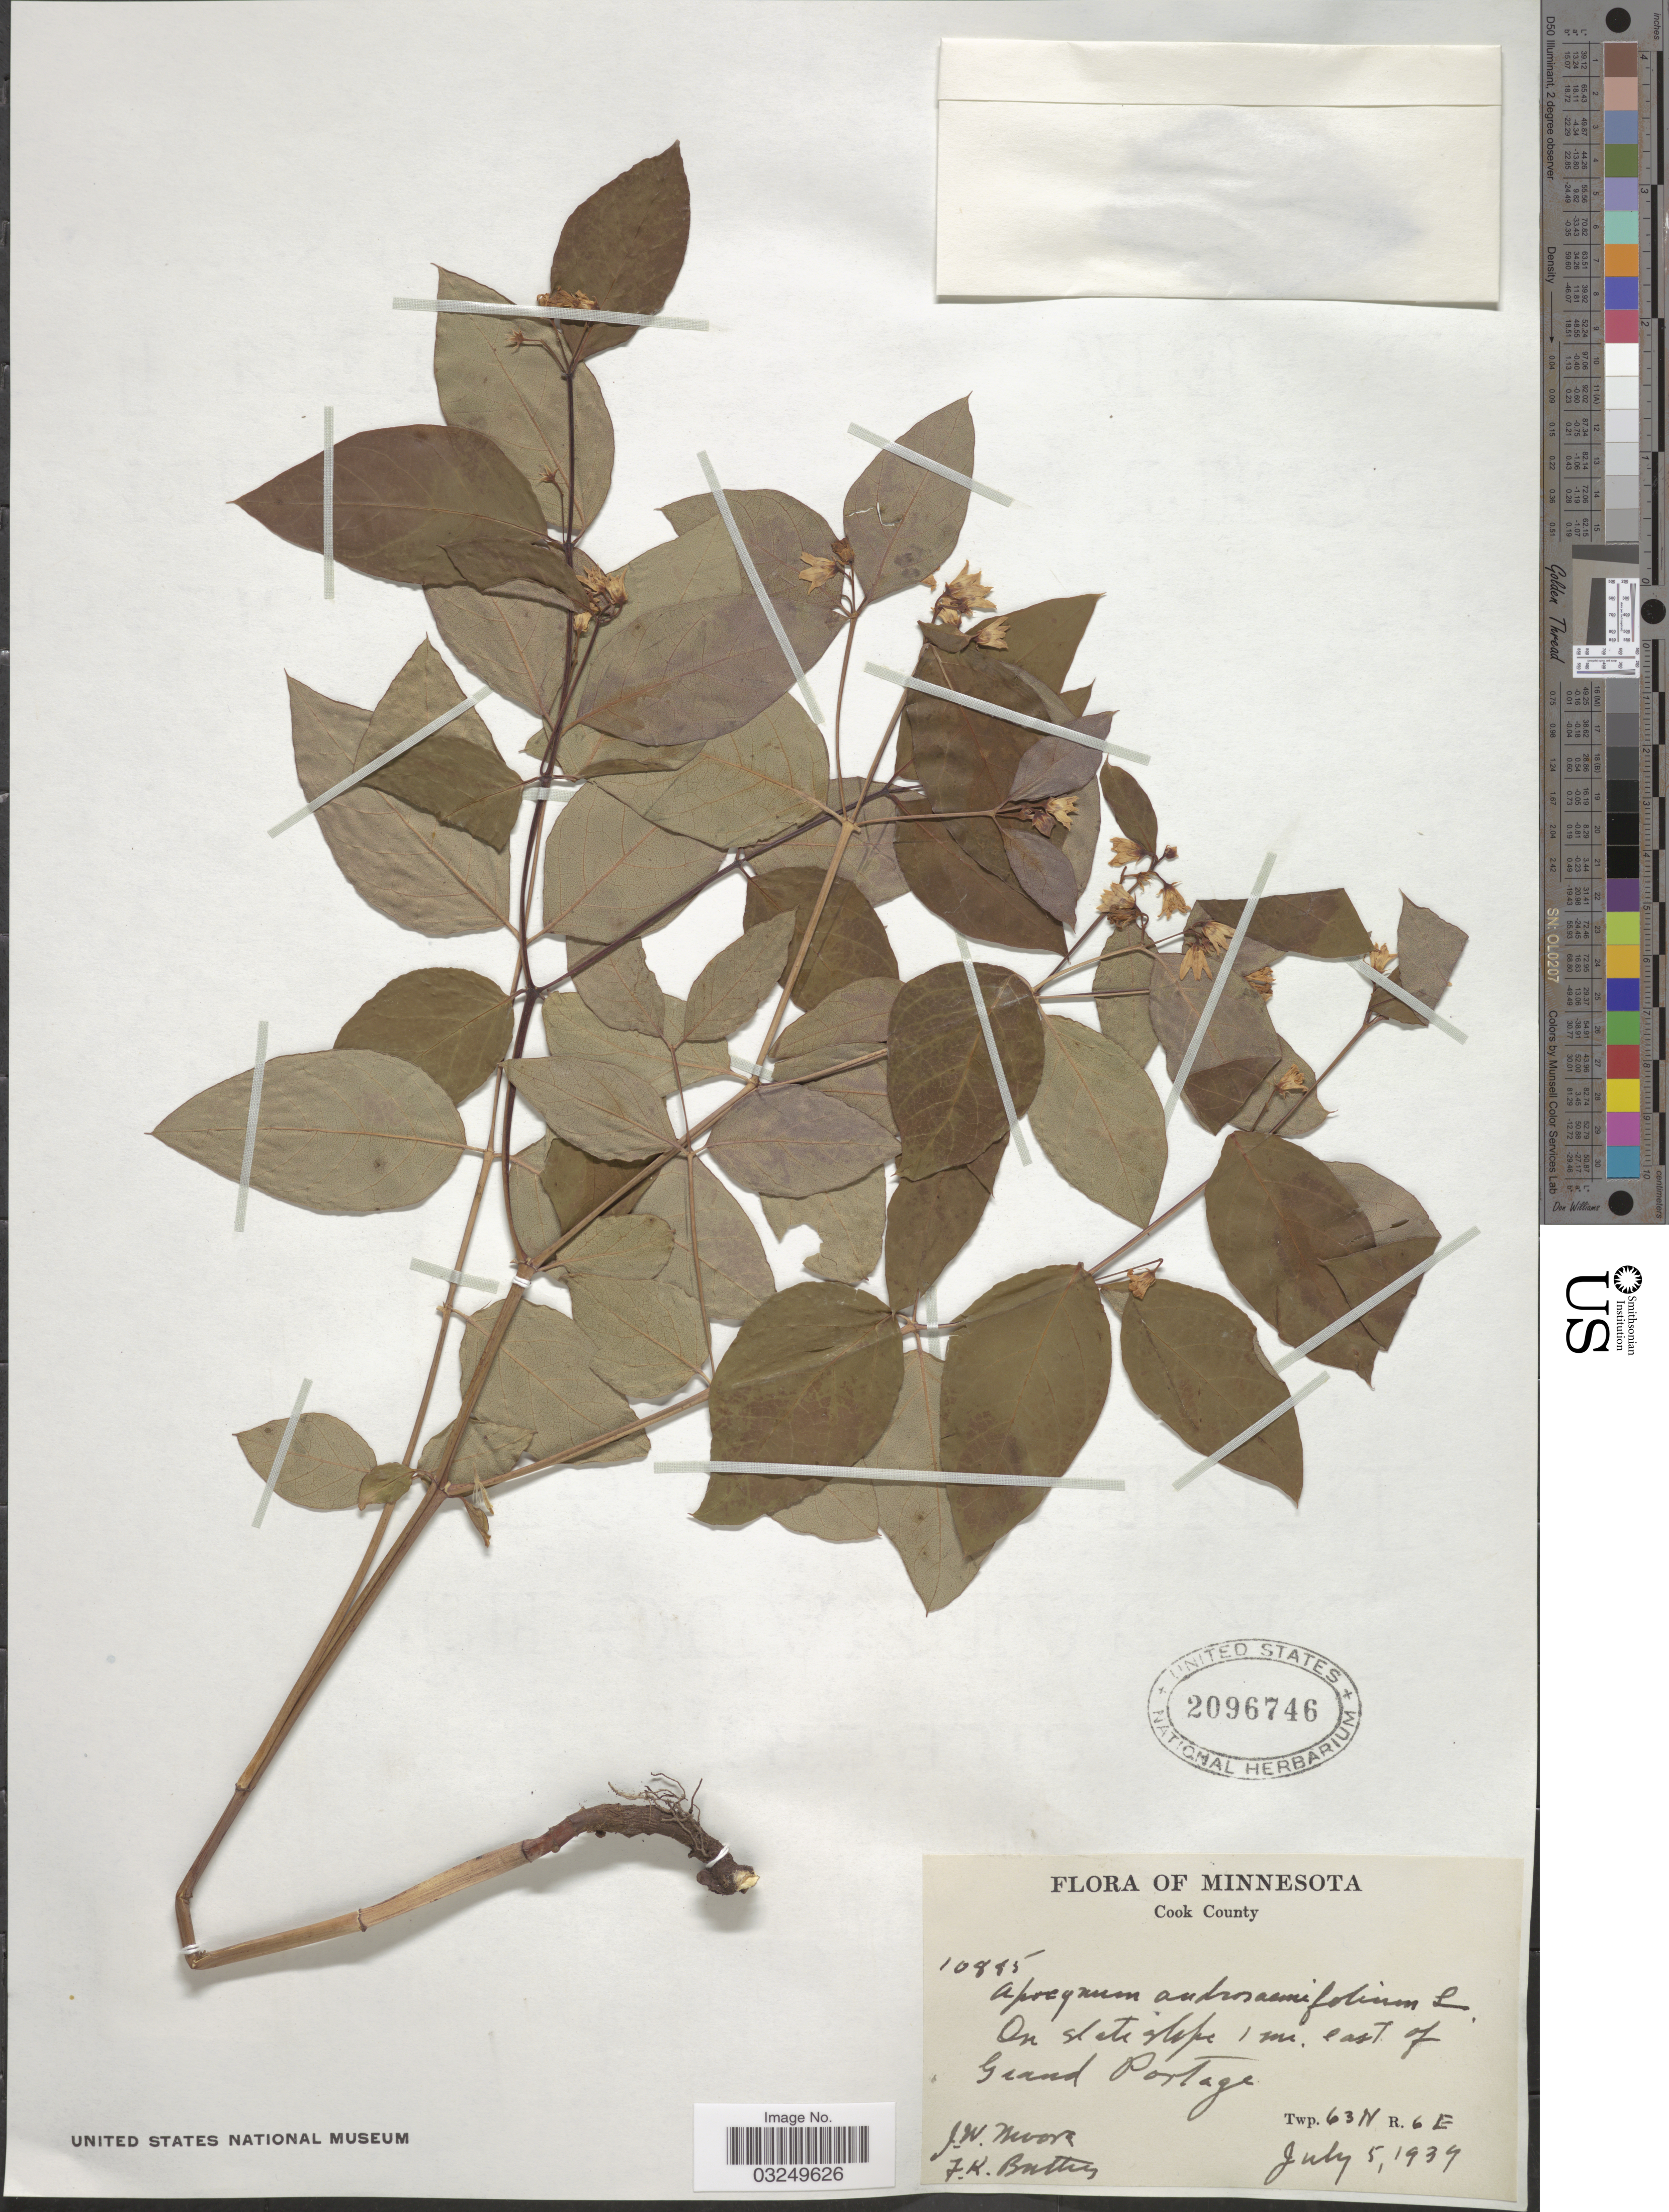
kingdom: Plantae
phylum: Tracheophyta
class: Magnoliopsida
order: Gentianales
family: Apocynaceae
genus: Apocynum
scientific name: Apocynum androsaemifolium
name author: L.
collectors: F. K. Butters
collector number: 10885*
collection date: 1939-07-05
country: United States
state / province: Minnesota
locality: Cook County. Slope 1 mi. east of Grand Portage. Twp. 63N R. 6E.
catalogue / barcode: US 2096746